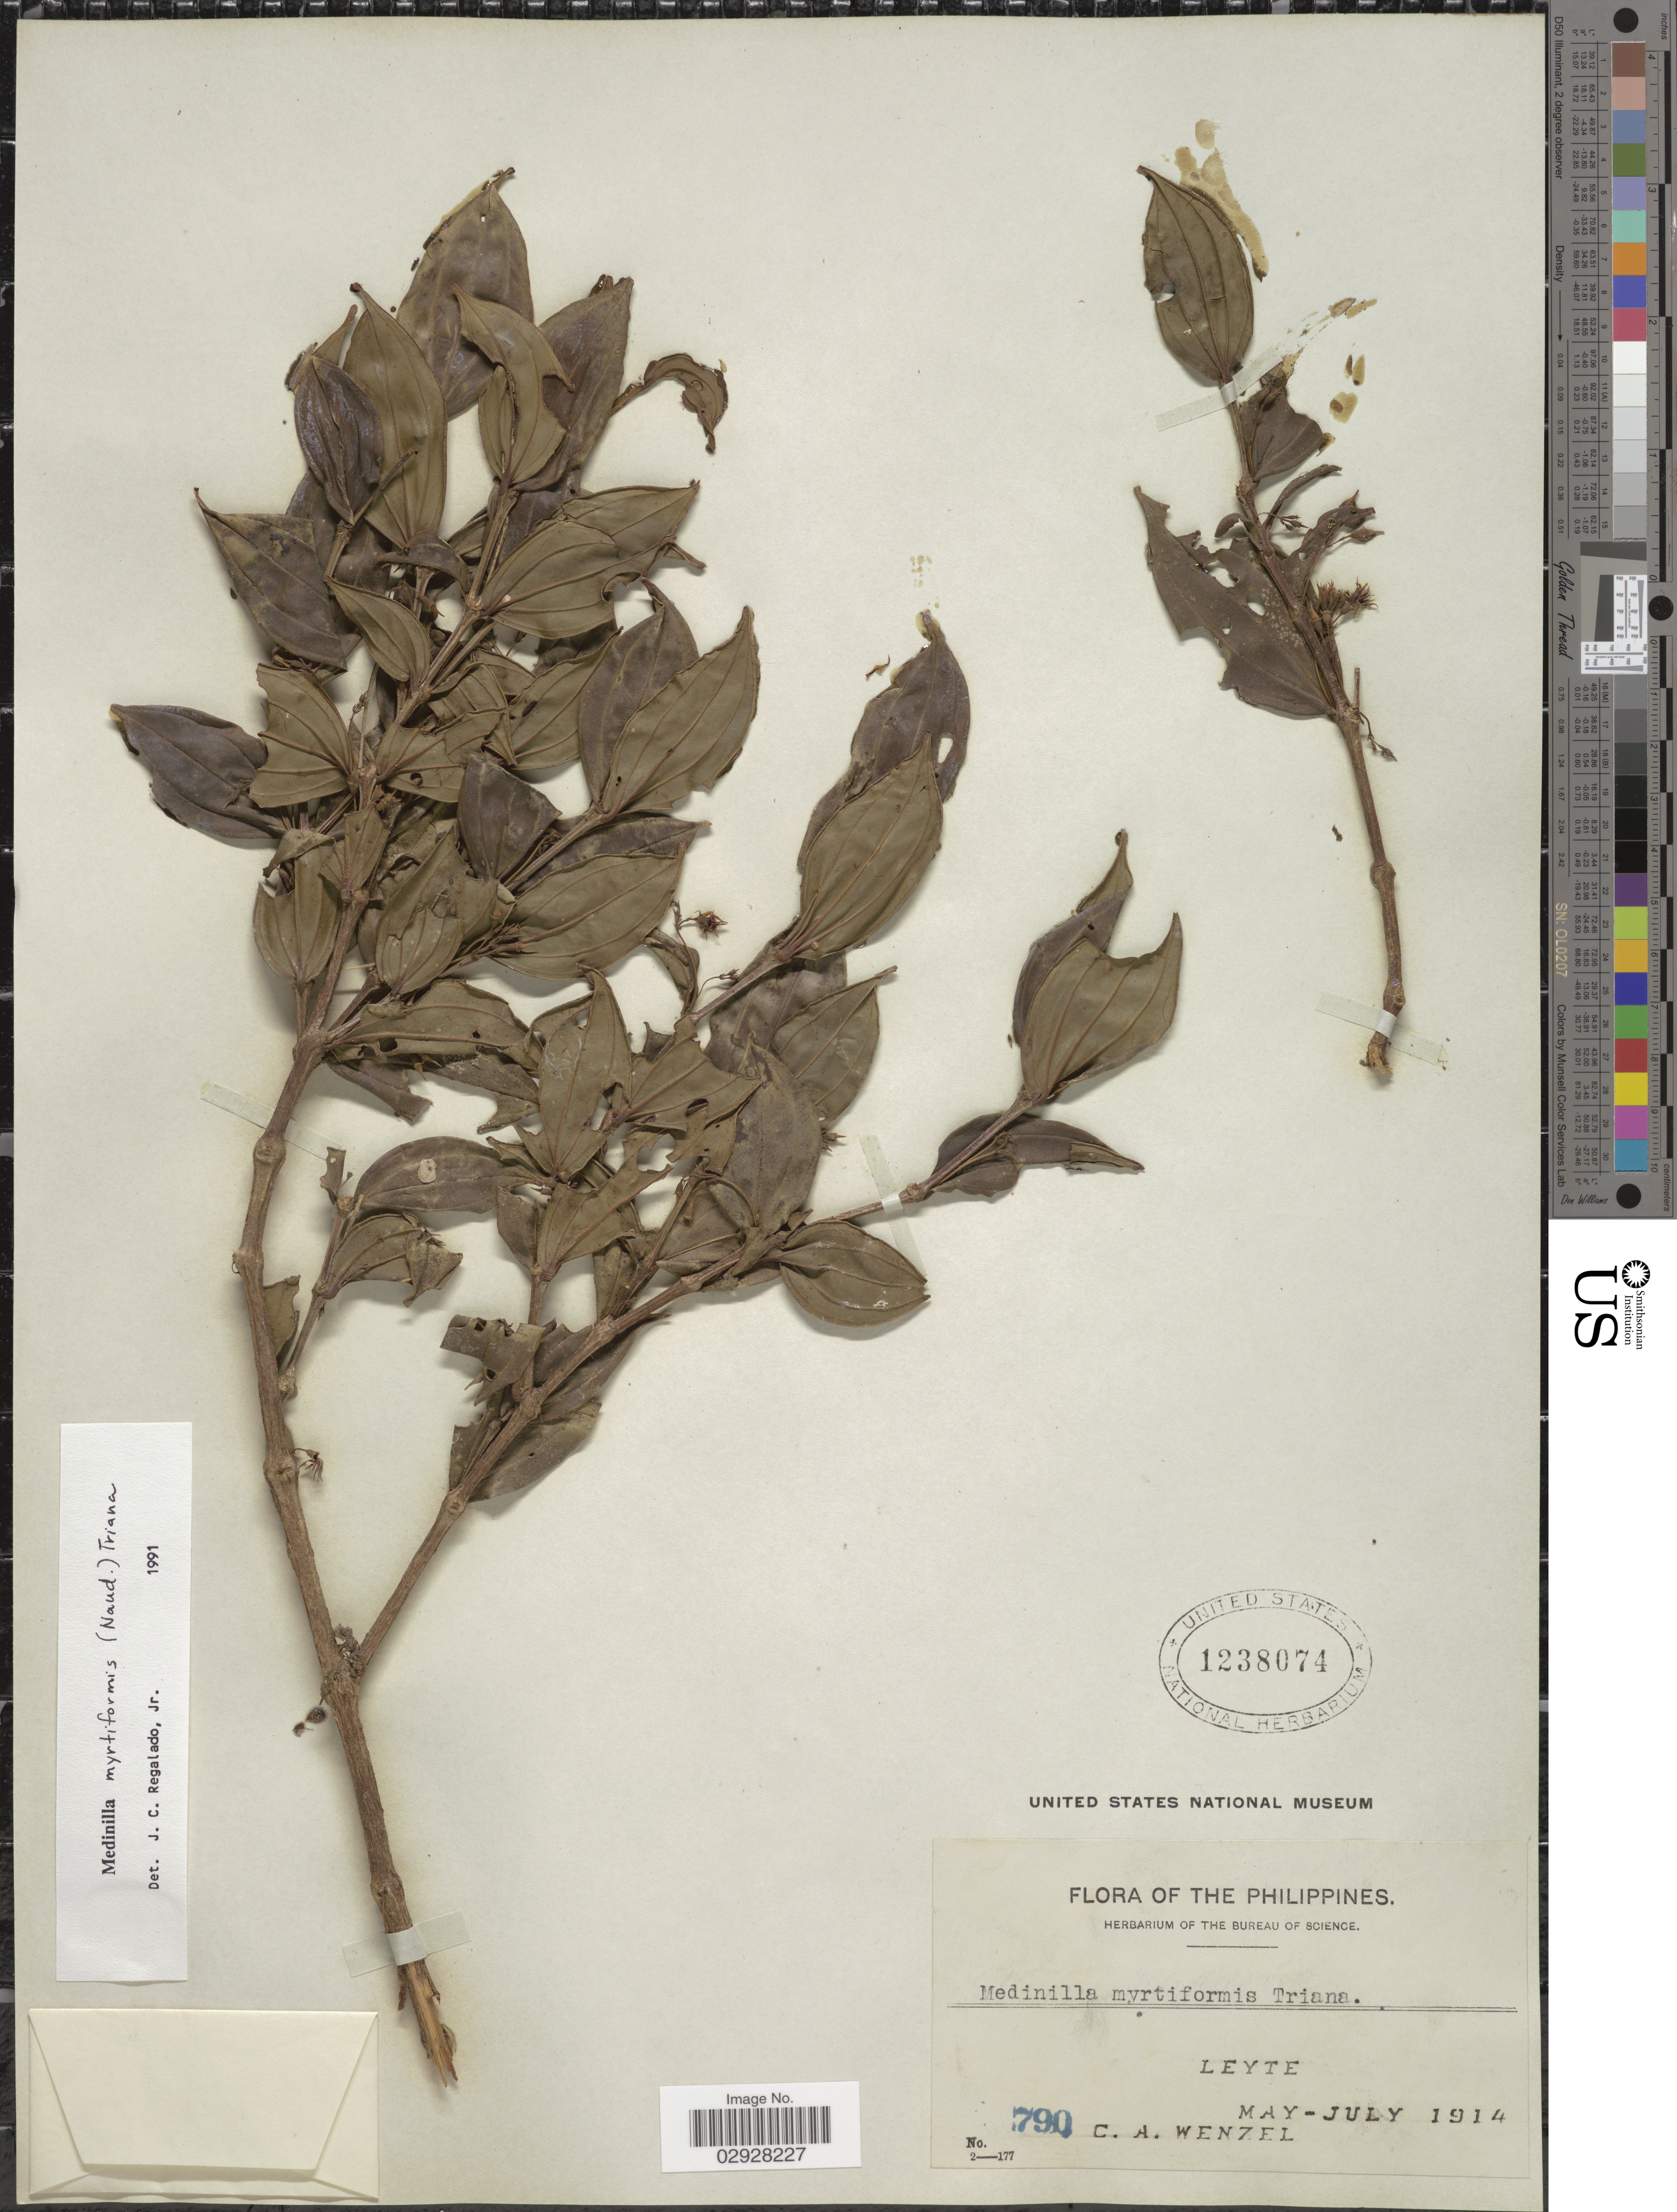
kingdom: Plantae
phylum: Tracheophyta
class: Magnoliopsida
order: Myrtales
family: Melastomataceae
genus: Medinilla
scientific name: Medinilla myrtiformis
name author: (Naudin) Triana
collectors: C. Wenzel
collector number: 790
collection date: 1914-05/1914-07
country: Philippines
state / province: Eastern Visayas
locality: Leyte.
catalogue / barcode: US 1238074